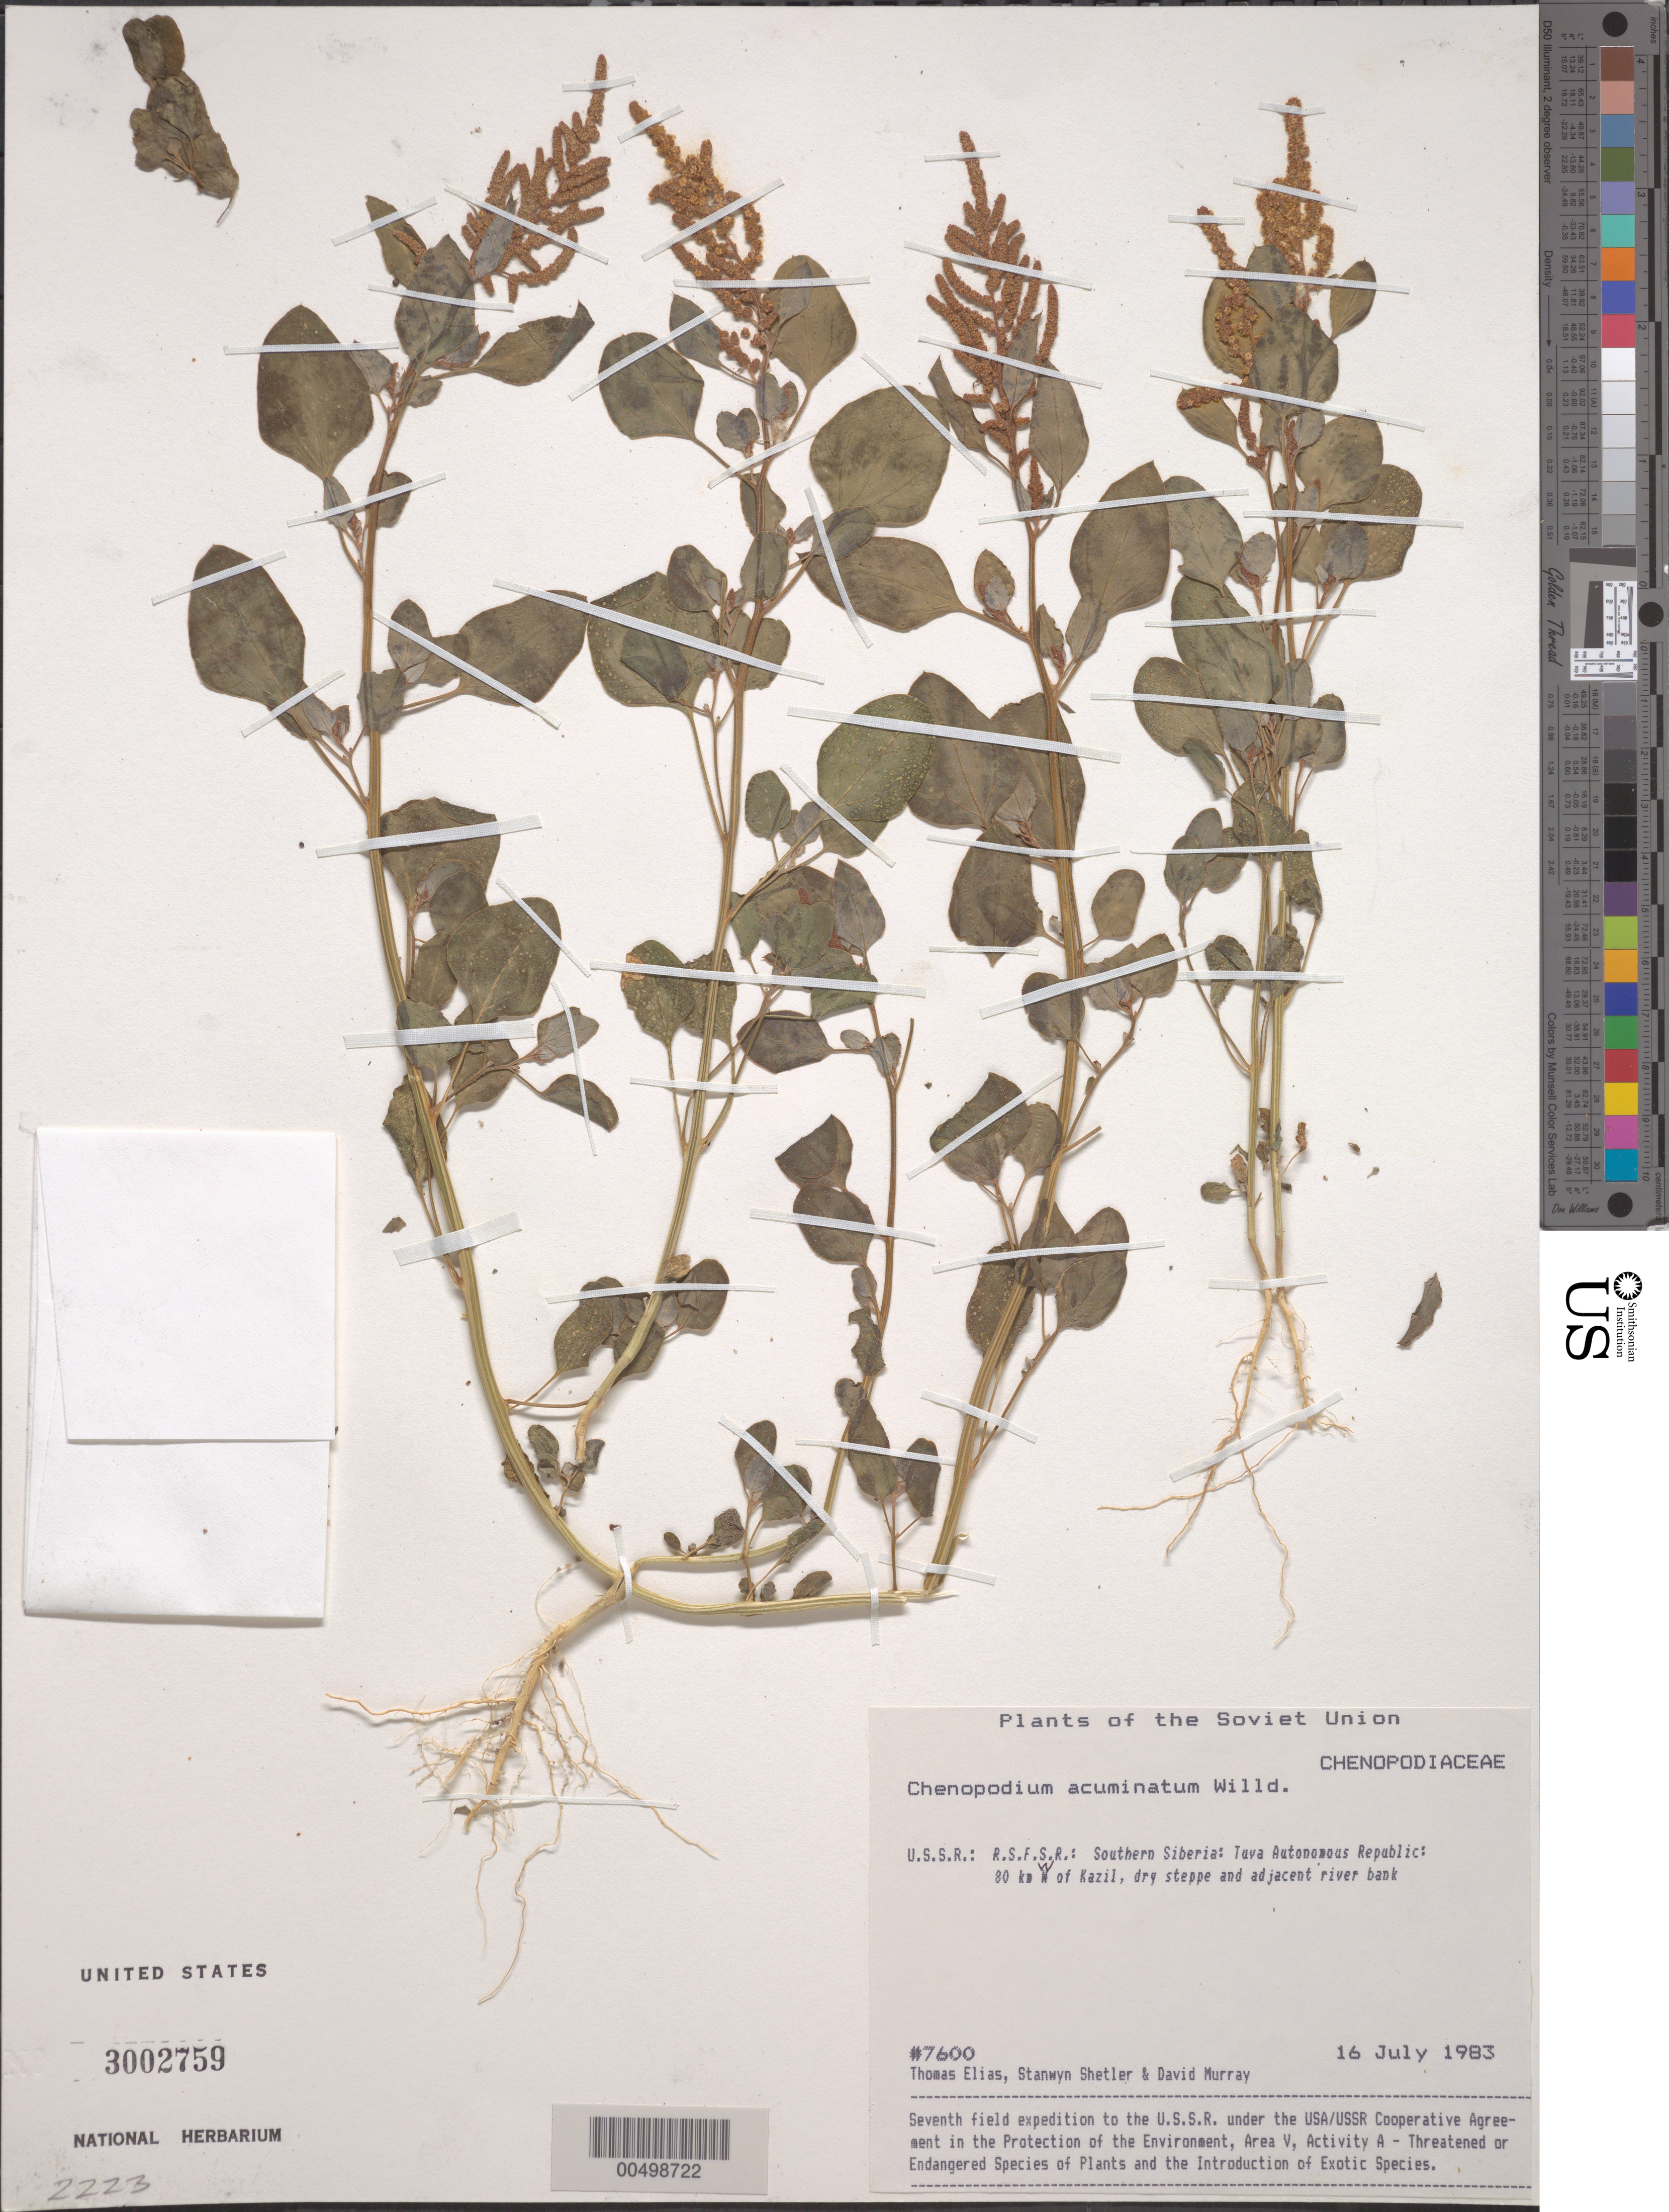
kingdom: Plantae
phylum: Tracheophyta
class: Magnoliopsida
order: Caryophyllales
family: Amaranthaceae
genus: Chenopodium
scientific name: Chenopodium acuminatum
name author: Willd.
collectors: T. Elias, S. Shetler & D. F. Murray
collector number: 7600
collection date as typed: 16 Jul 1983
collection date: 1983-07-16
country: Russian Federation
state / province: Tuva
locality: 80 km W of Kazil [Kyzyl]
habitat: dry steppe and adjacent river bank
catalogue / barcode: US 3002759